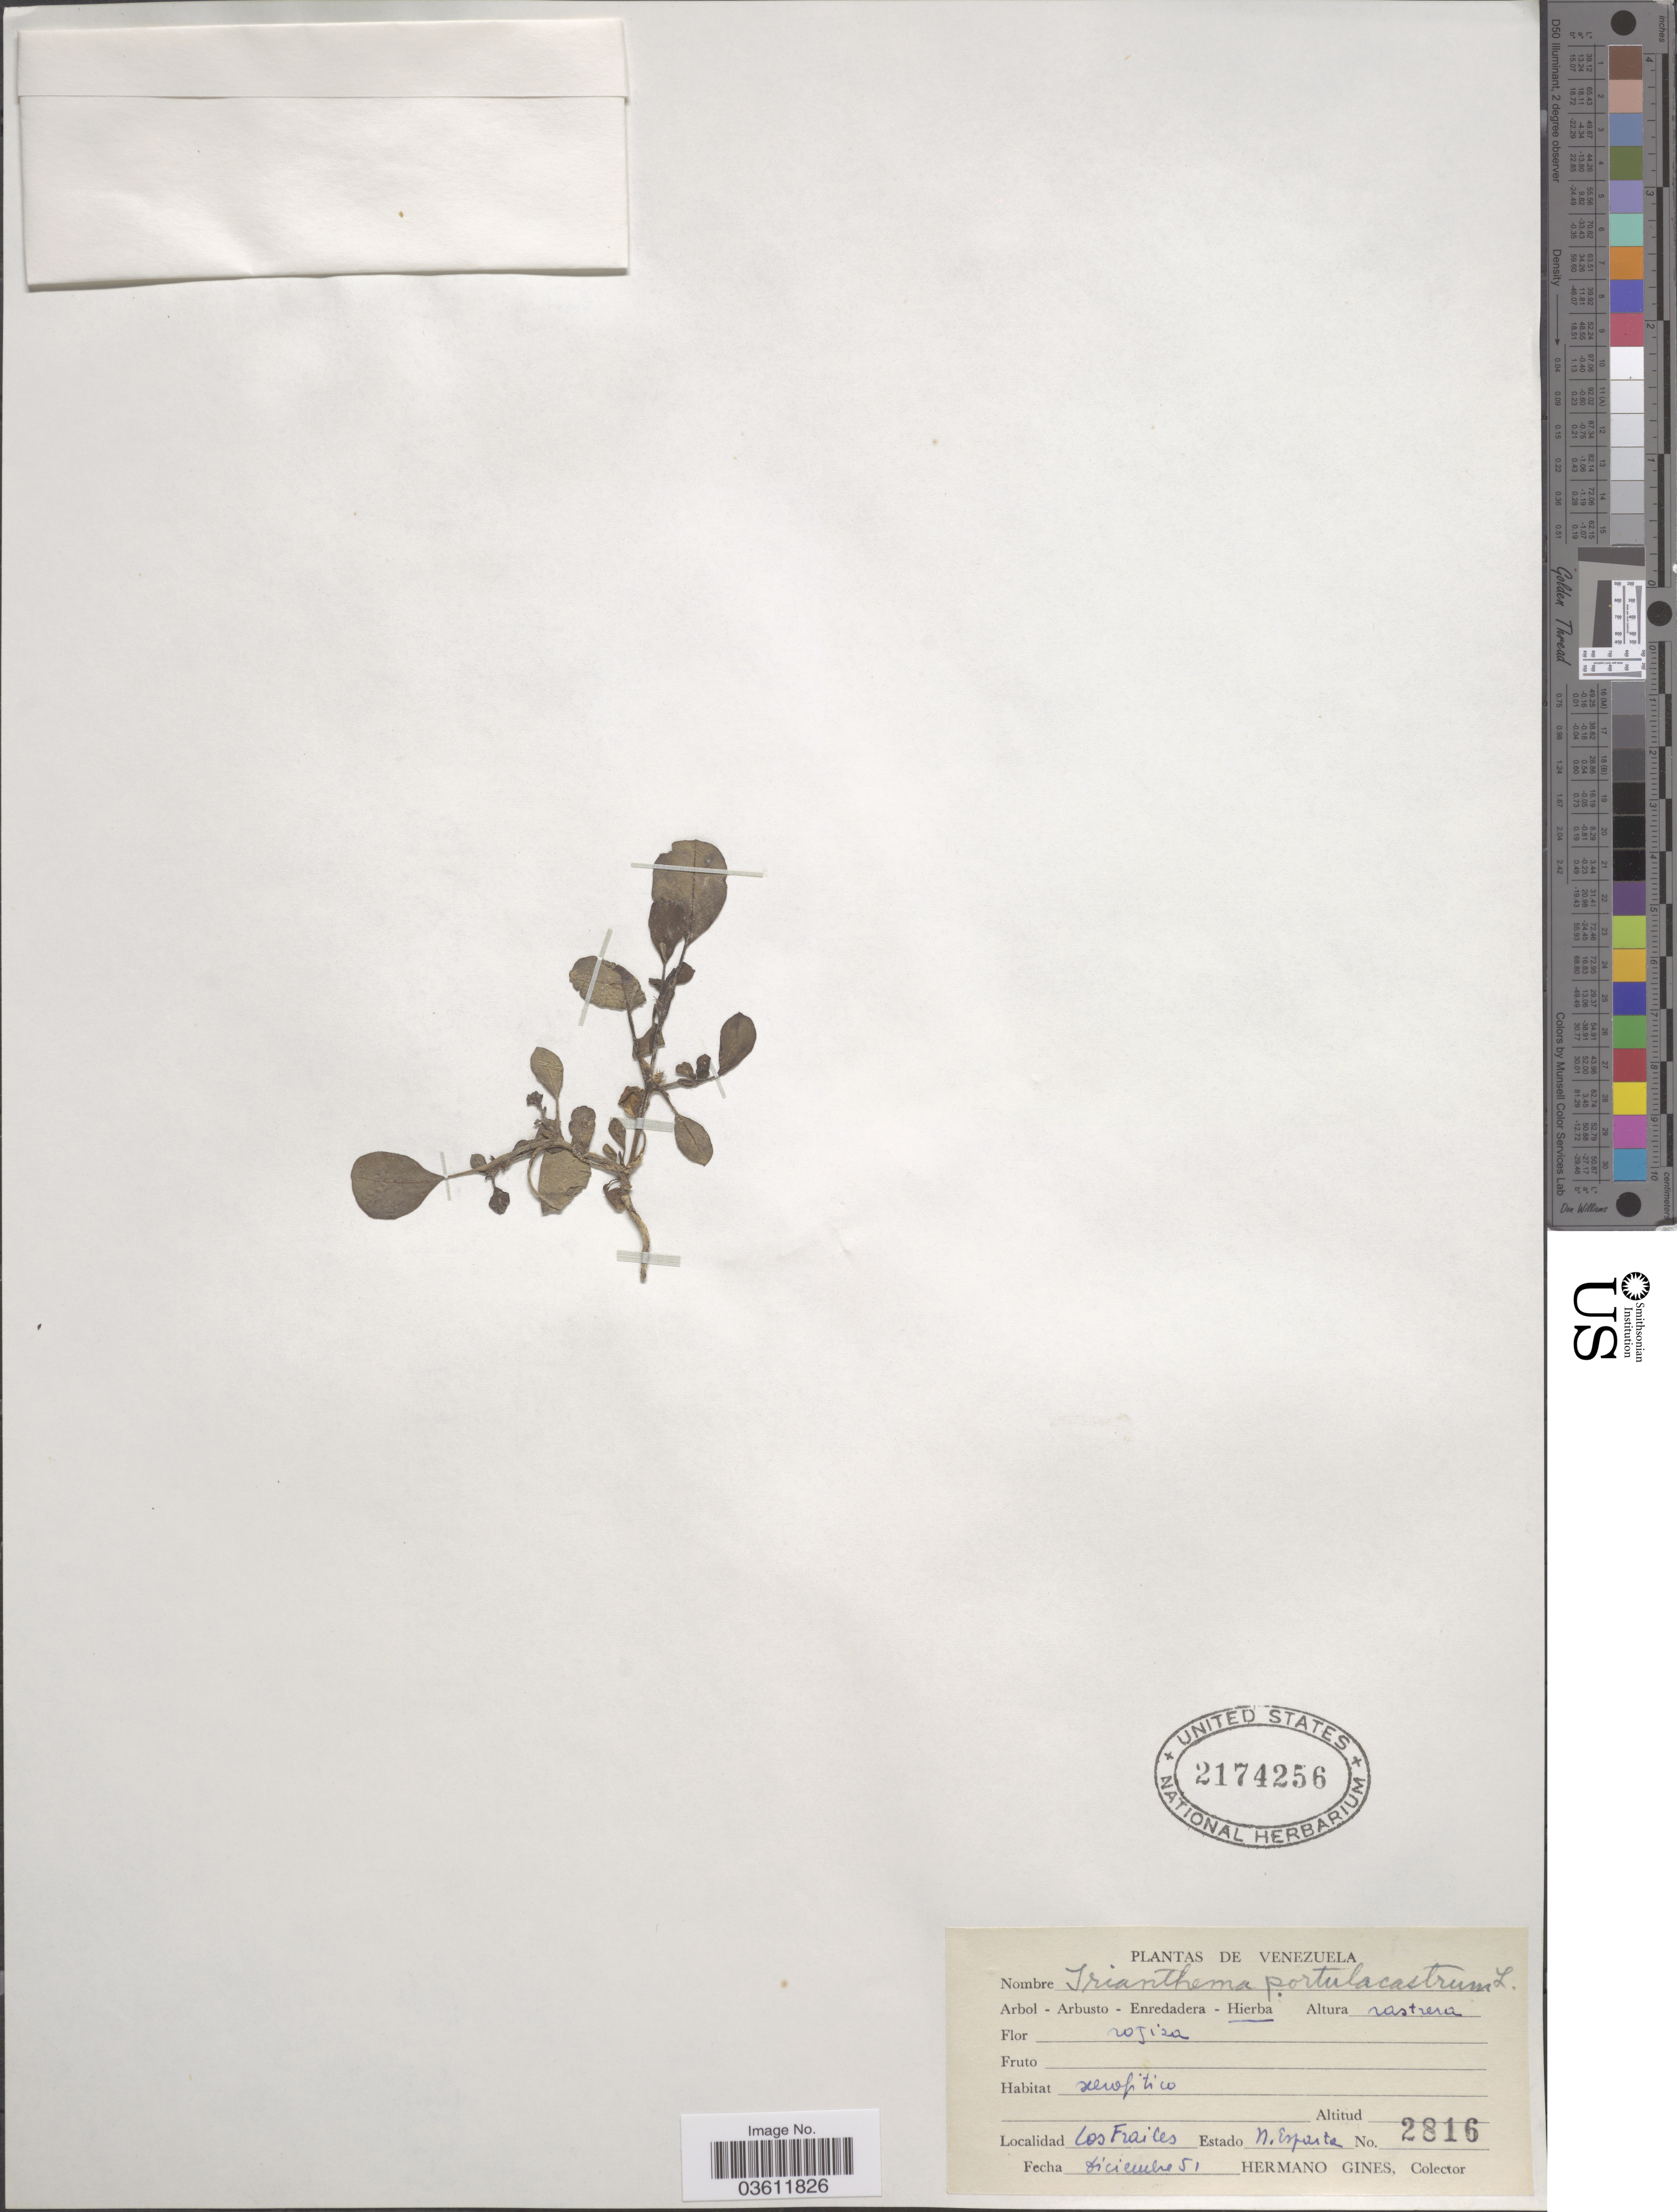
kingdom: Plantae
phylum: Tracheophyta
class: Magnoliopsida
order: Caryophyllales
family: Aizoaceae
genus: Trianthema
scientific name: Trianthema portulacastrum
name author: L.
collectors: Bro. Gines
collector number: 2816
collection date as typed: Transcribed d/m/y: /12/51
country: Venezuela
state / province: Nueva Esparta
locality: Los Frailes.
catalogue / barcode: US 2174256